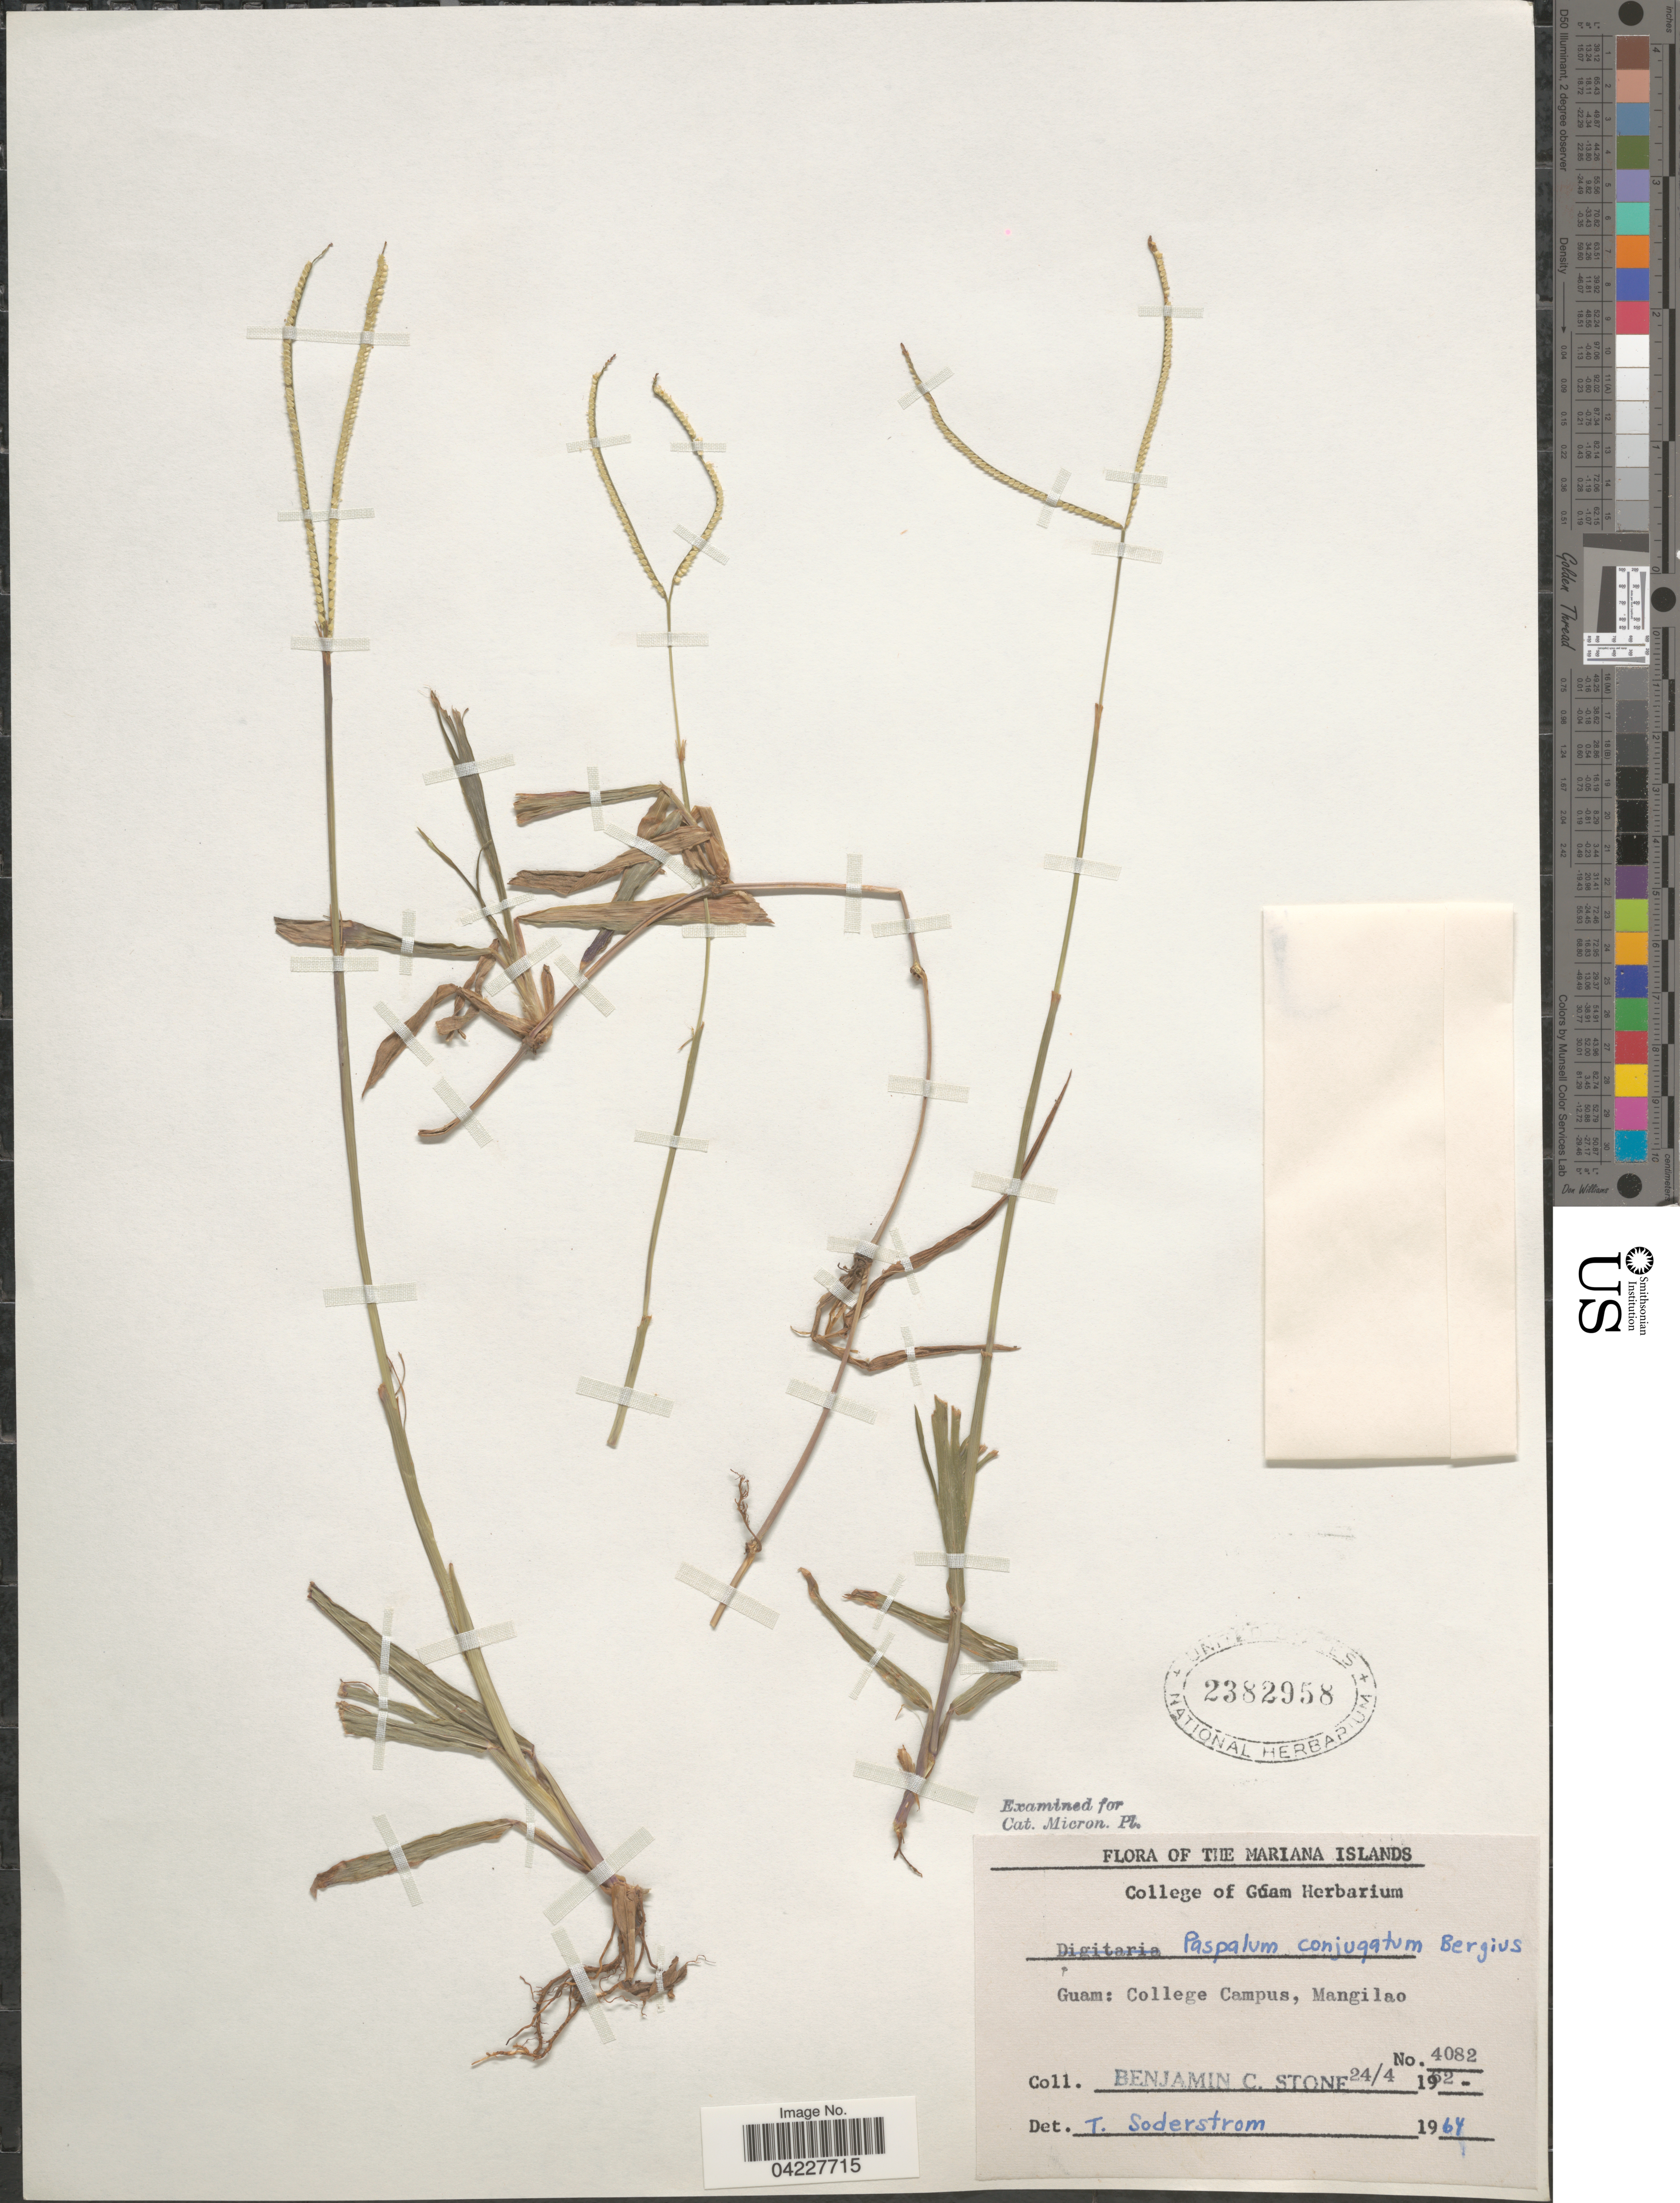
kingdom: Plantae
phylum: Tracheophyta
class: Liliopsida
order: Poales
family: Poaceae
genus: Paspalum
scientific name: Paspalum conjugatum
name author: P.J. Bergius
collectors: B. C. Stone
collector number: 4082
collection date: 1962-04-24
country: Northern Mariana Islands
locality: Guam: College Campus, Mangilao.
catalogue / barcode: US 2382958